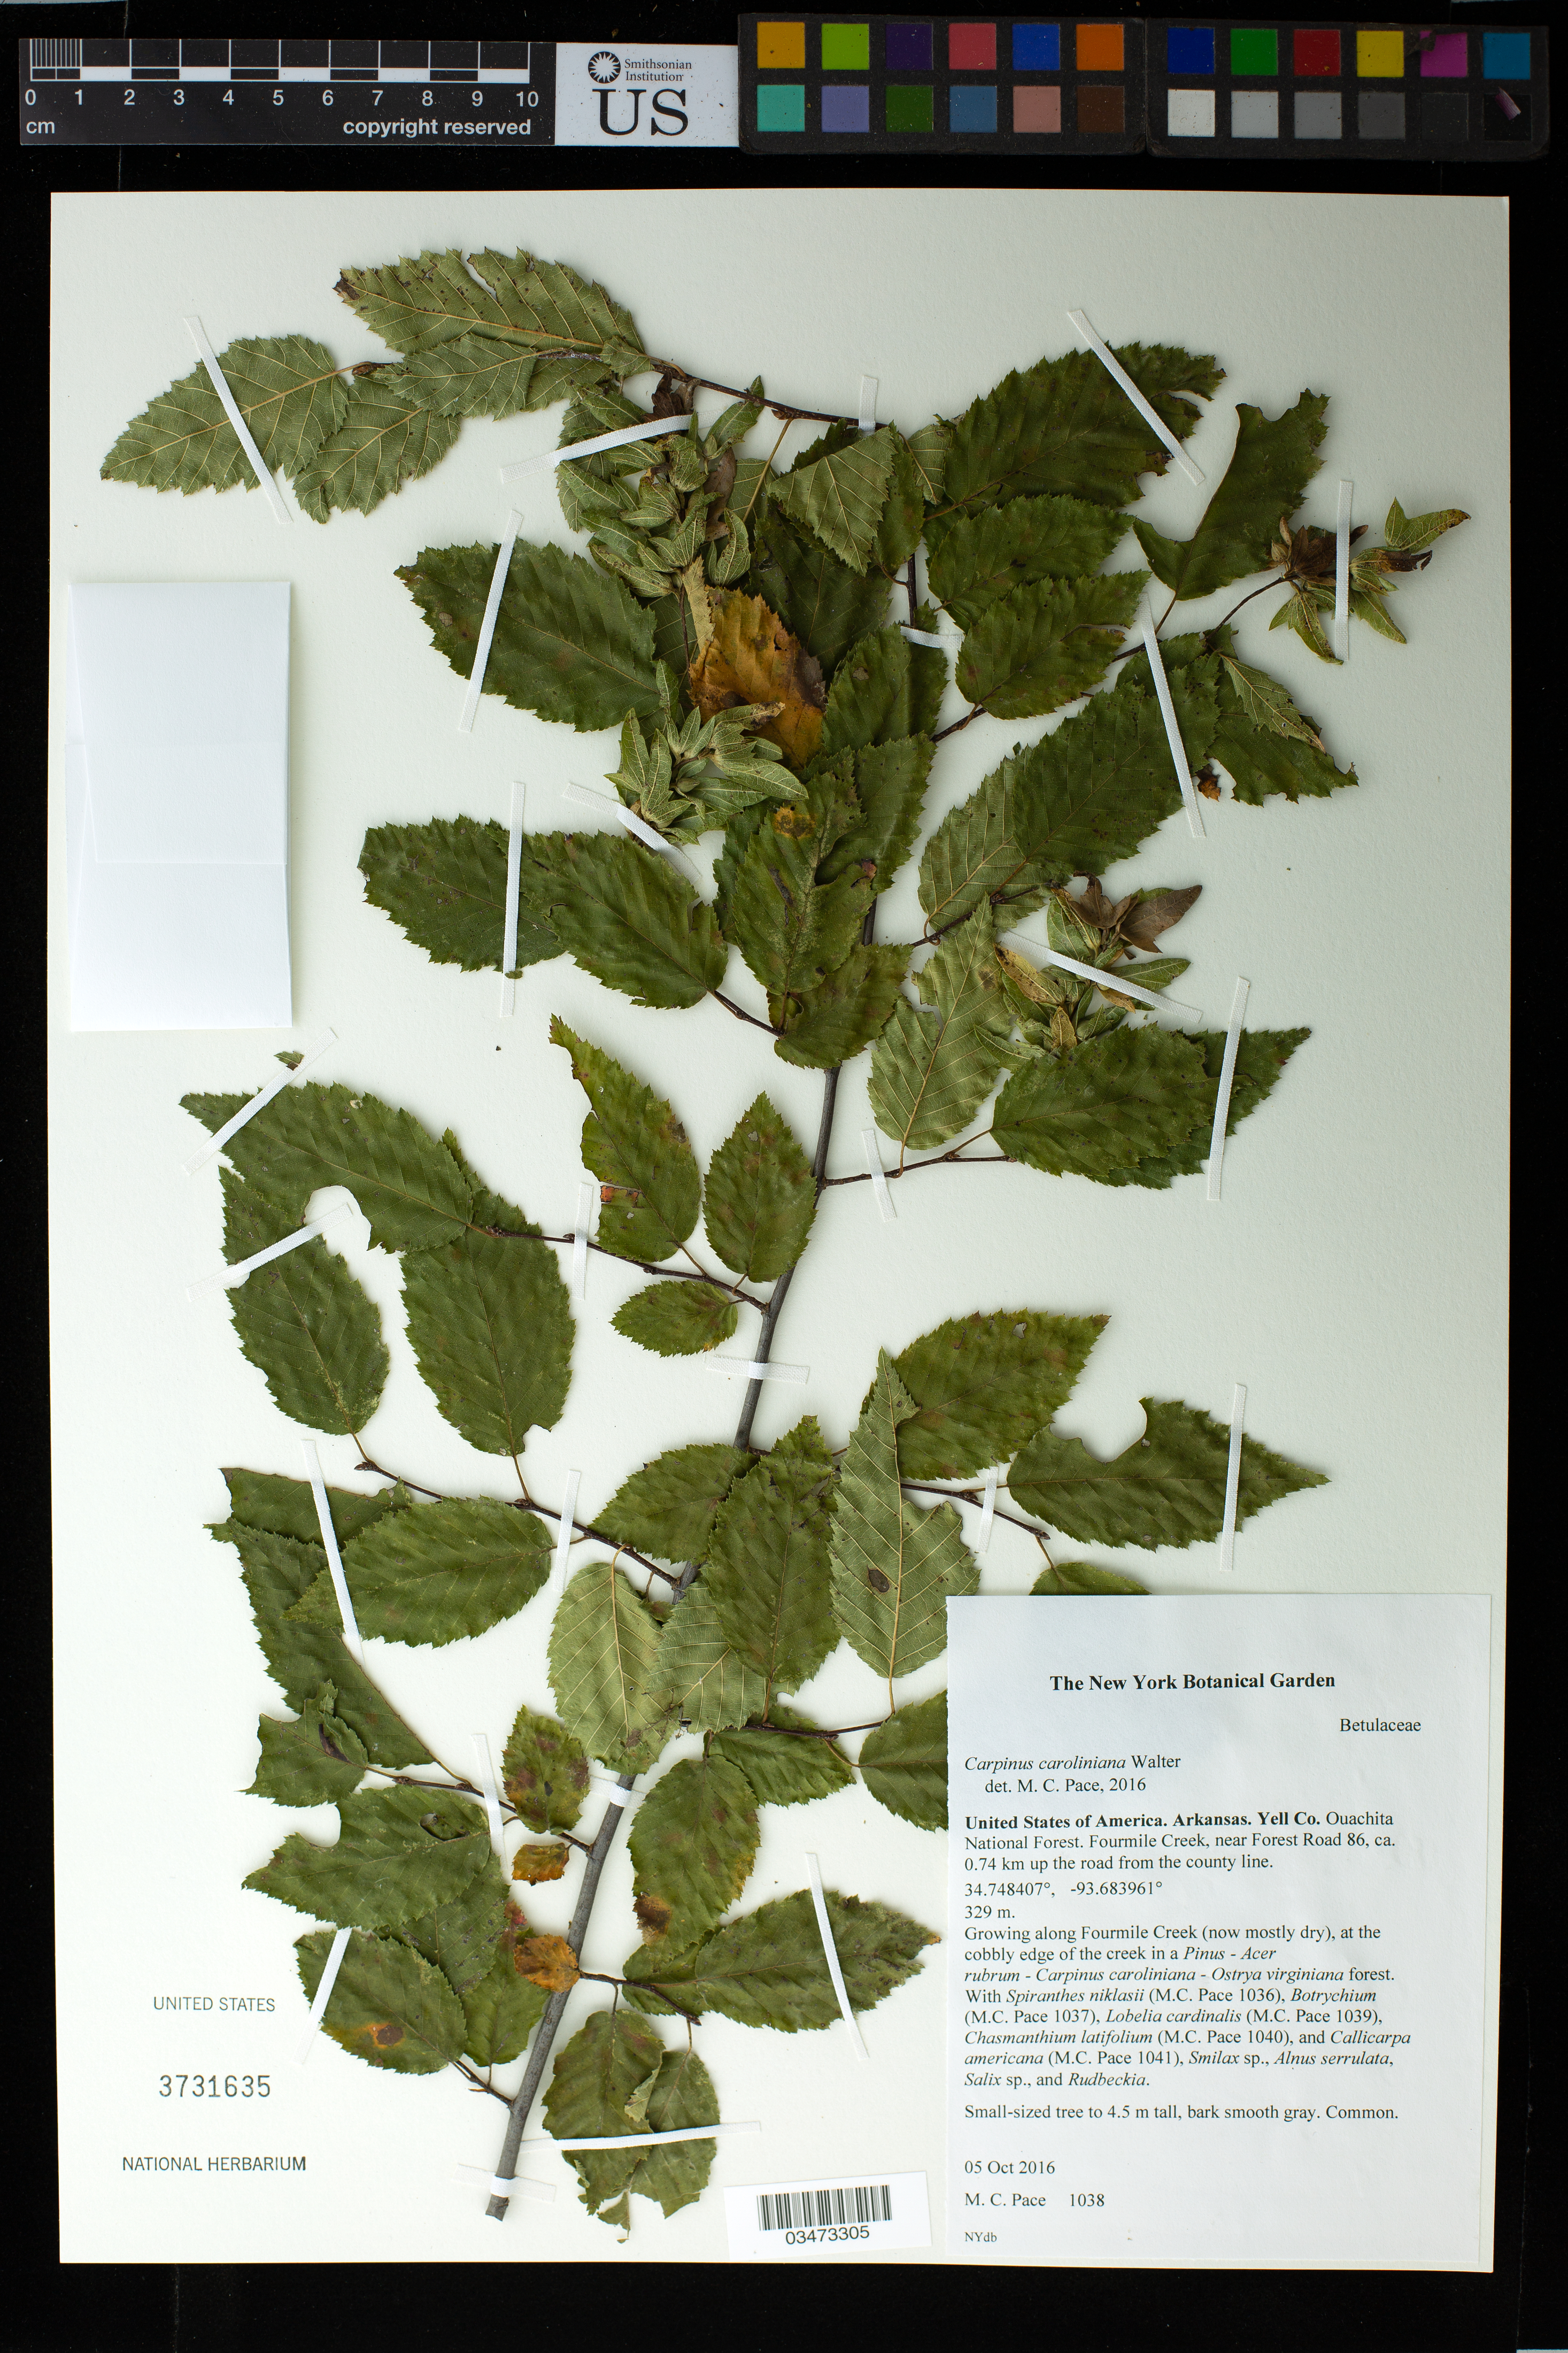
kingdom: Plantae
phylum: Tracheophyta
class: Magnoliopsida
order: Fagales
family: Betulaceae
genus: Carpinus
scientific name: Carpinus caroliniana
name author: Walter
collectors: M.C. Pace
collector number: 1038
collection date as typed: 5 Oct 2016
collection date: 2016-10-05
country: United States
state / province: Arkansas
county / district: Yell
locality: Ouachita National Forest. Fourmile Creek, near Forest Road 86, ca. 0.74 km up the road from the county line.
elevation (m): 329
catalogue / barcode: US 3731635